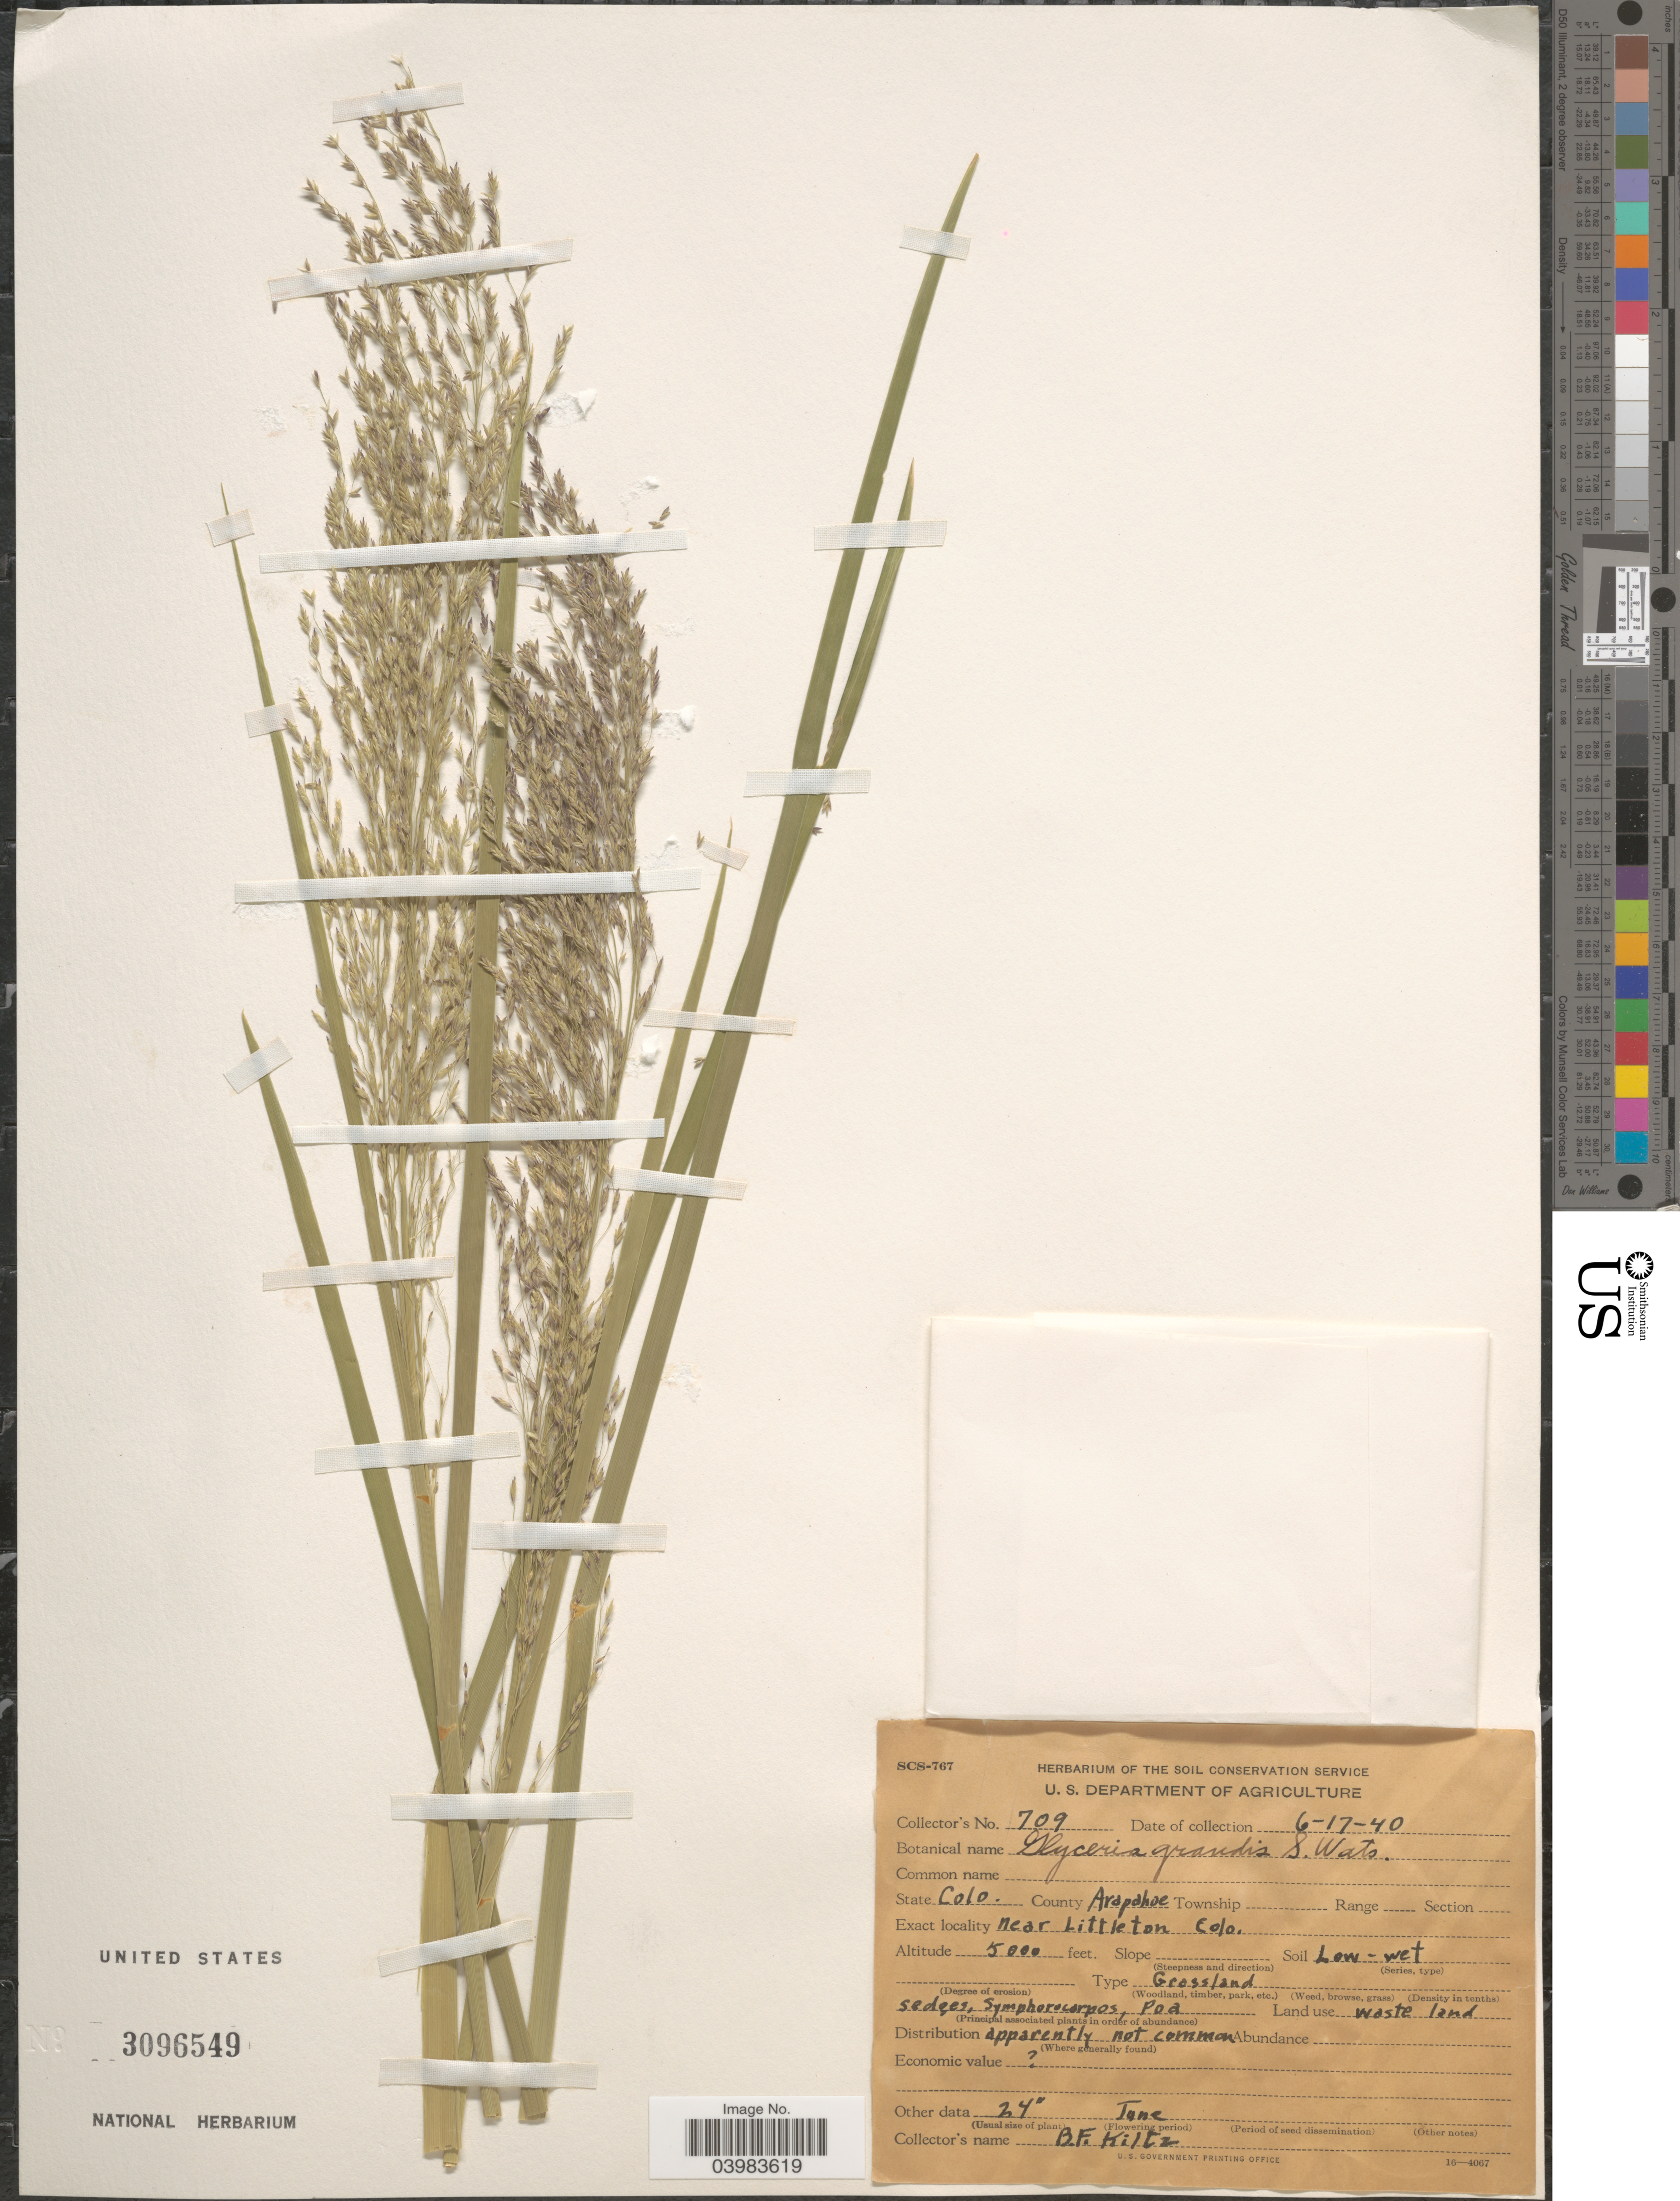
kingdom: Plantae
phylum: Tracheophyta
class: Liliopsida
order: Poales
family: Poaceae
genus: Glyceria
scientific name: Glyceria grandis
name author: S. Watson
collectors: B. Kiltz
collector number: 709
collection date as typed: Transcribed d/m/y: 17/6/40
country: United States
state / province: Colorado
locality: County Arapahoe. Near Littleton.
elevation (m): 1524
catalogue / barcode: US 3096549